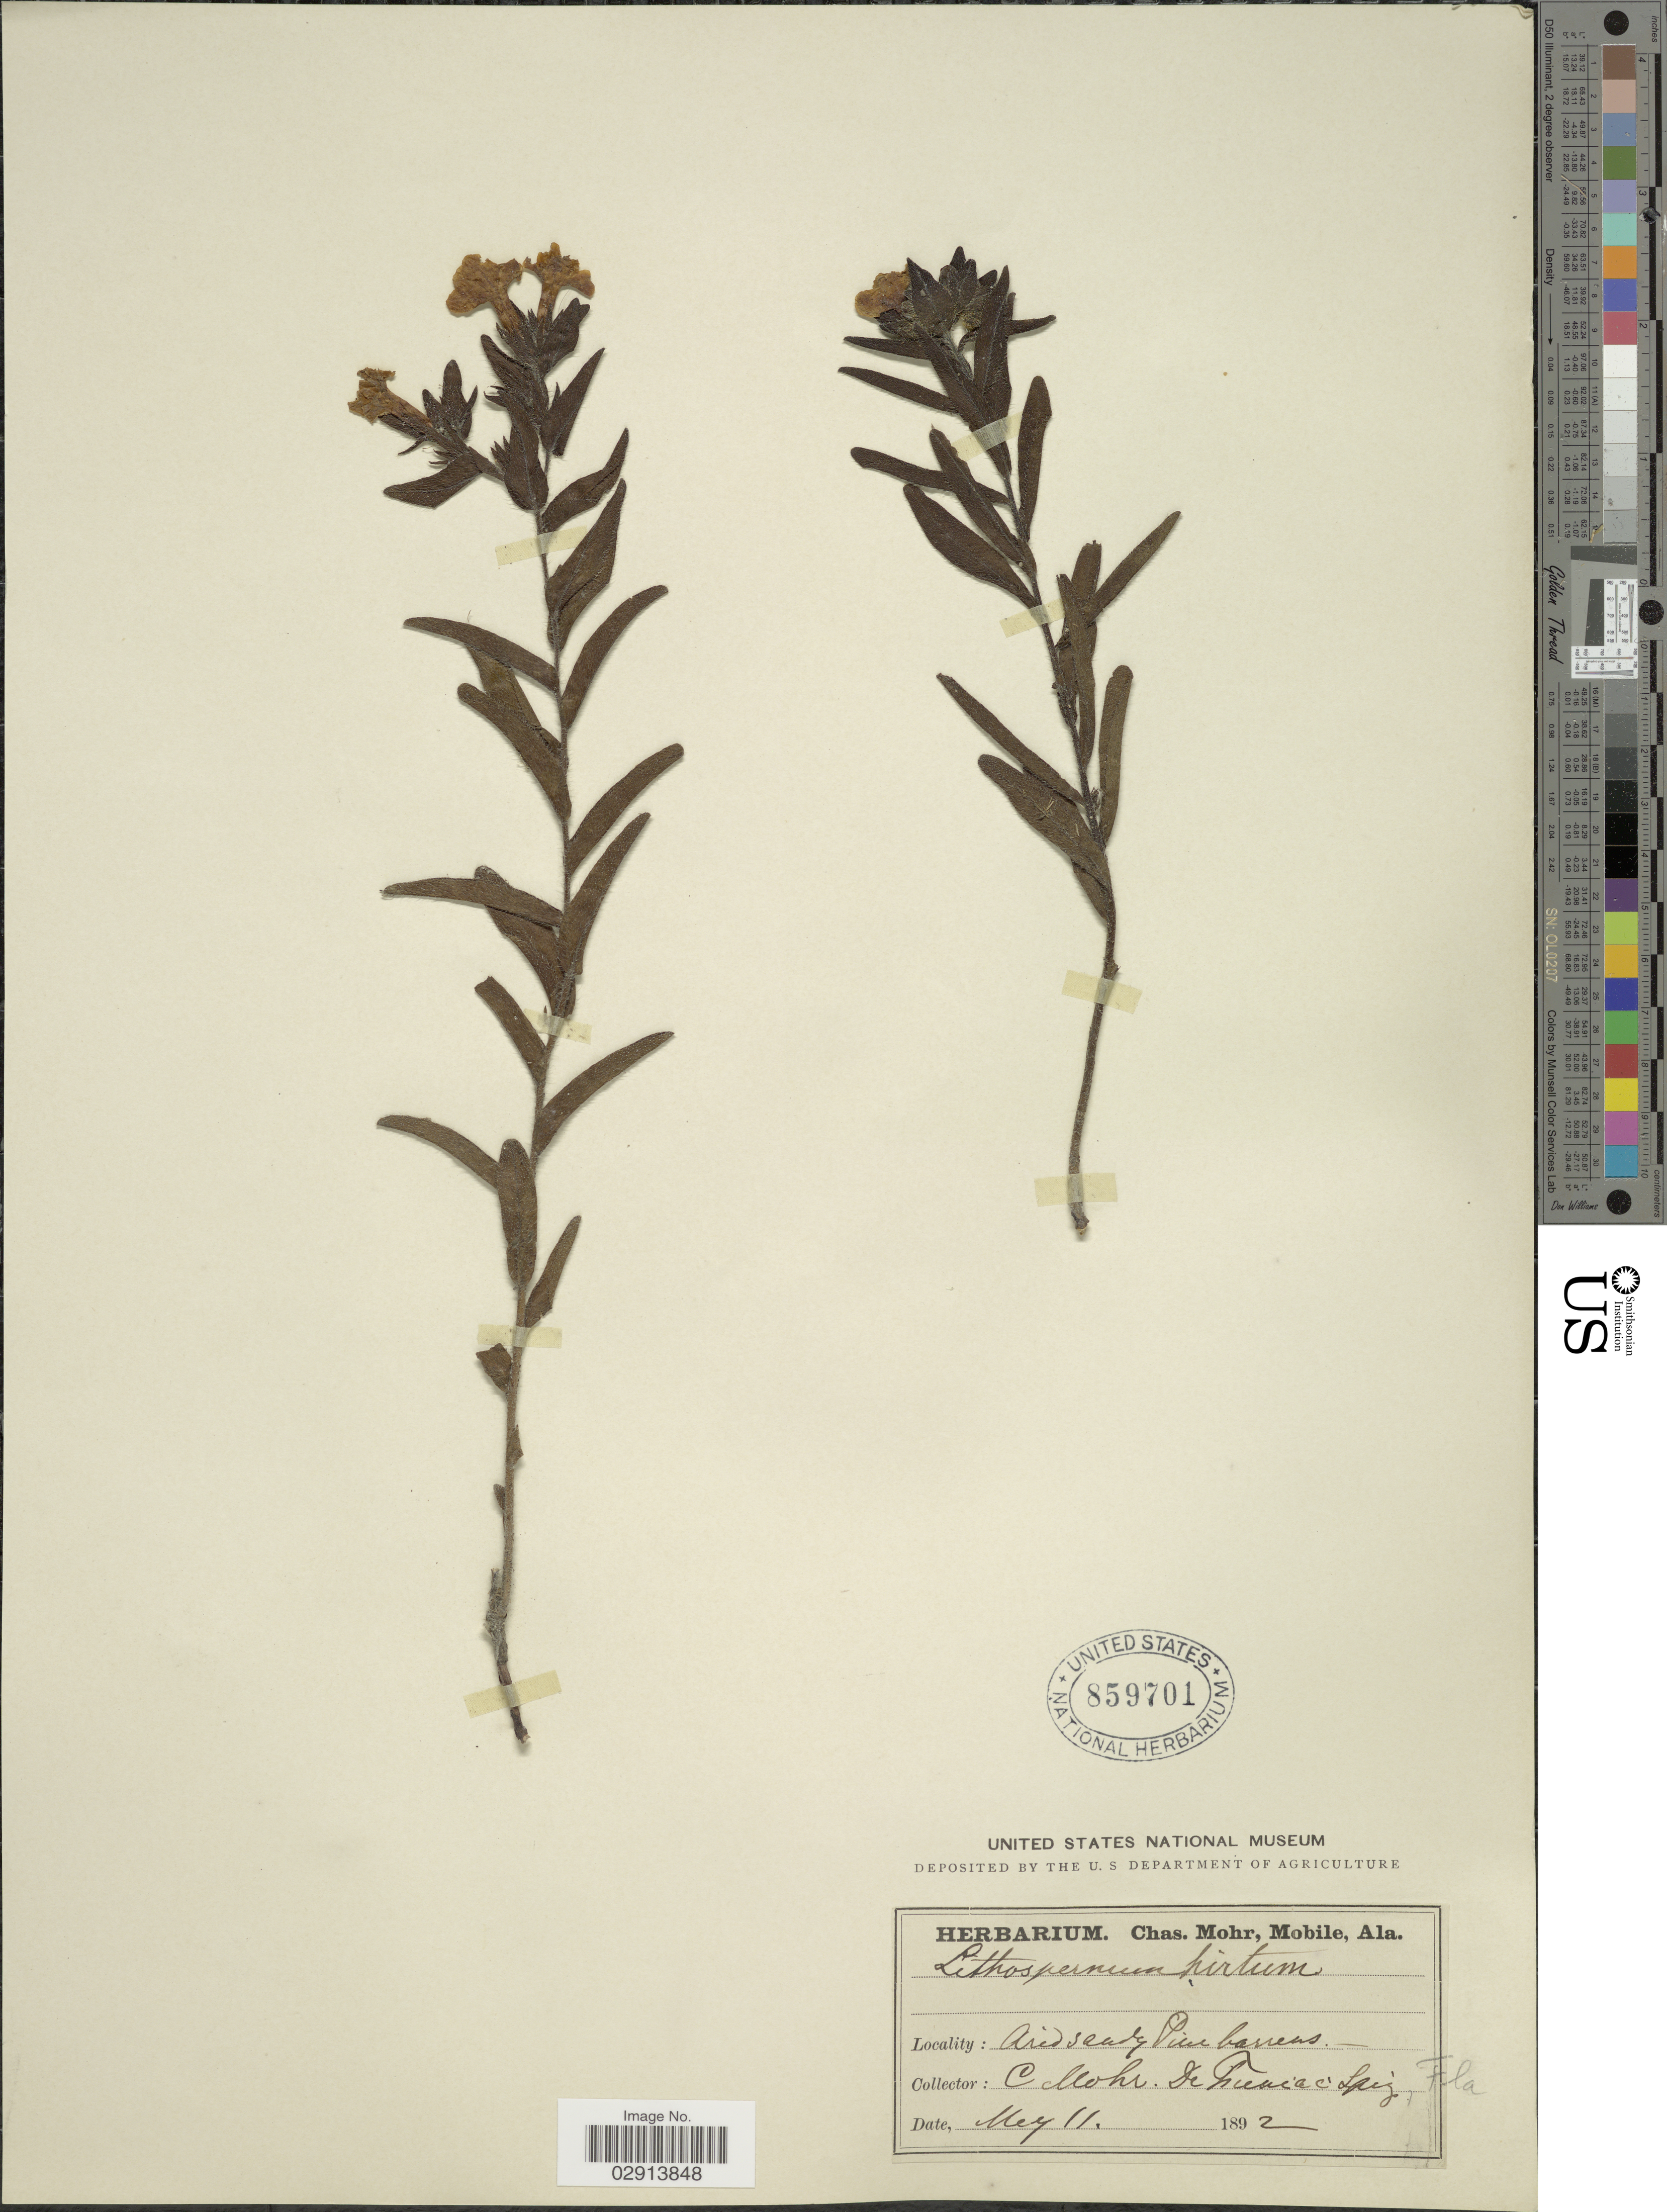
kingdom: Plantae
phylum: Tracheophyta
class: Magnoliopsida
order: Boraginales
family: Boraginaceae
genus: Lithospermum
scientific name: Lithospermum caroliniense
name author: (J.F. Gmel.) MacMill.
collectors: C. T. Mohr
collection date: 1892-05-11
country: United States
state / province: Florida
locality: Arid sandy Pine barrens. De Funiak Springs.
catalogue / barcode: US 859701